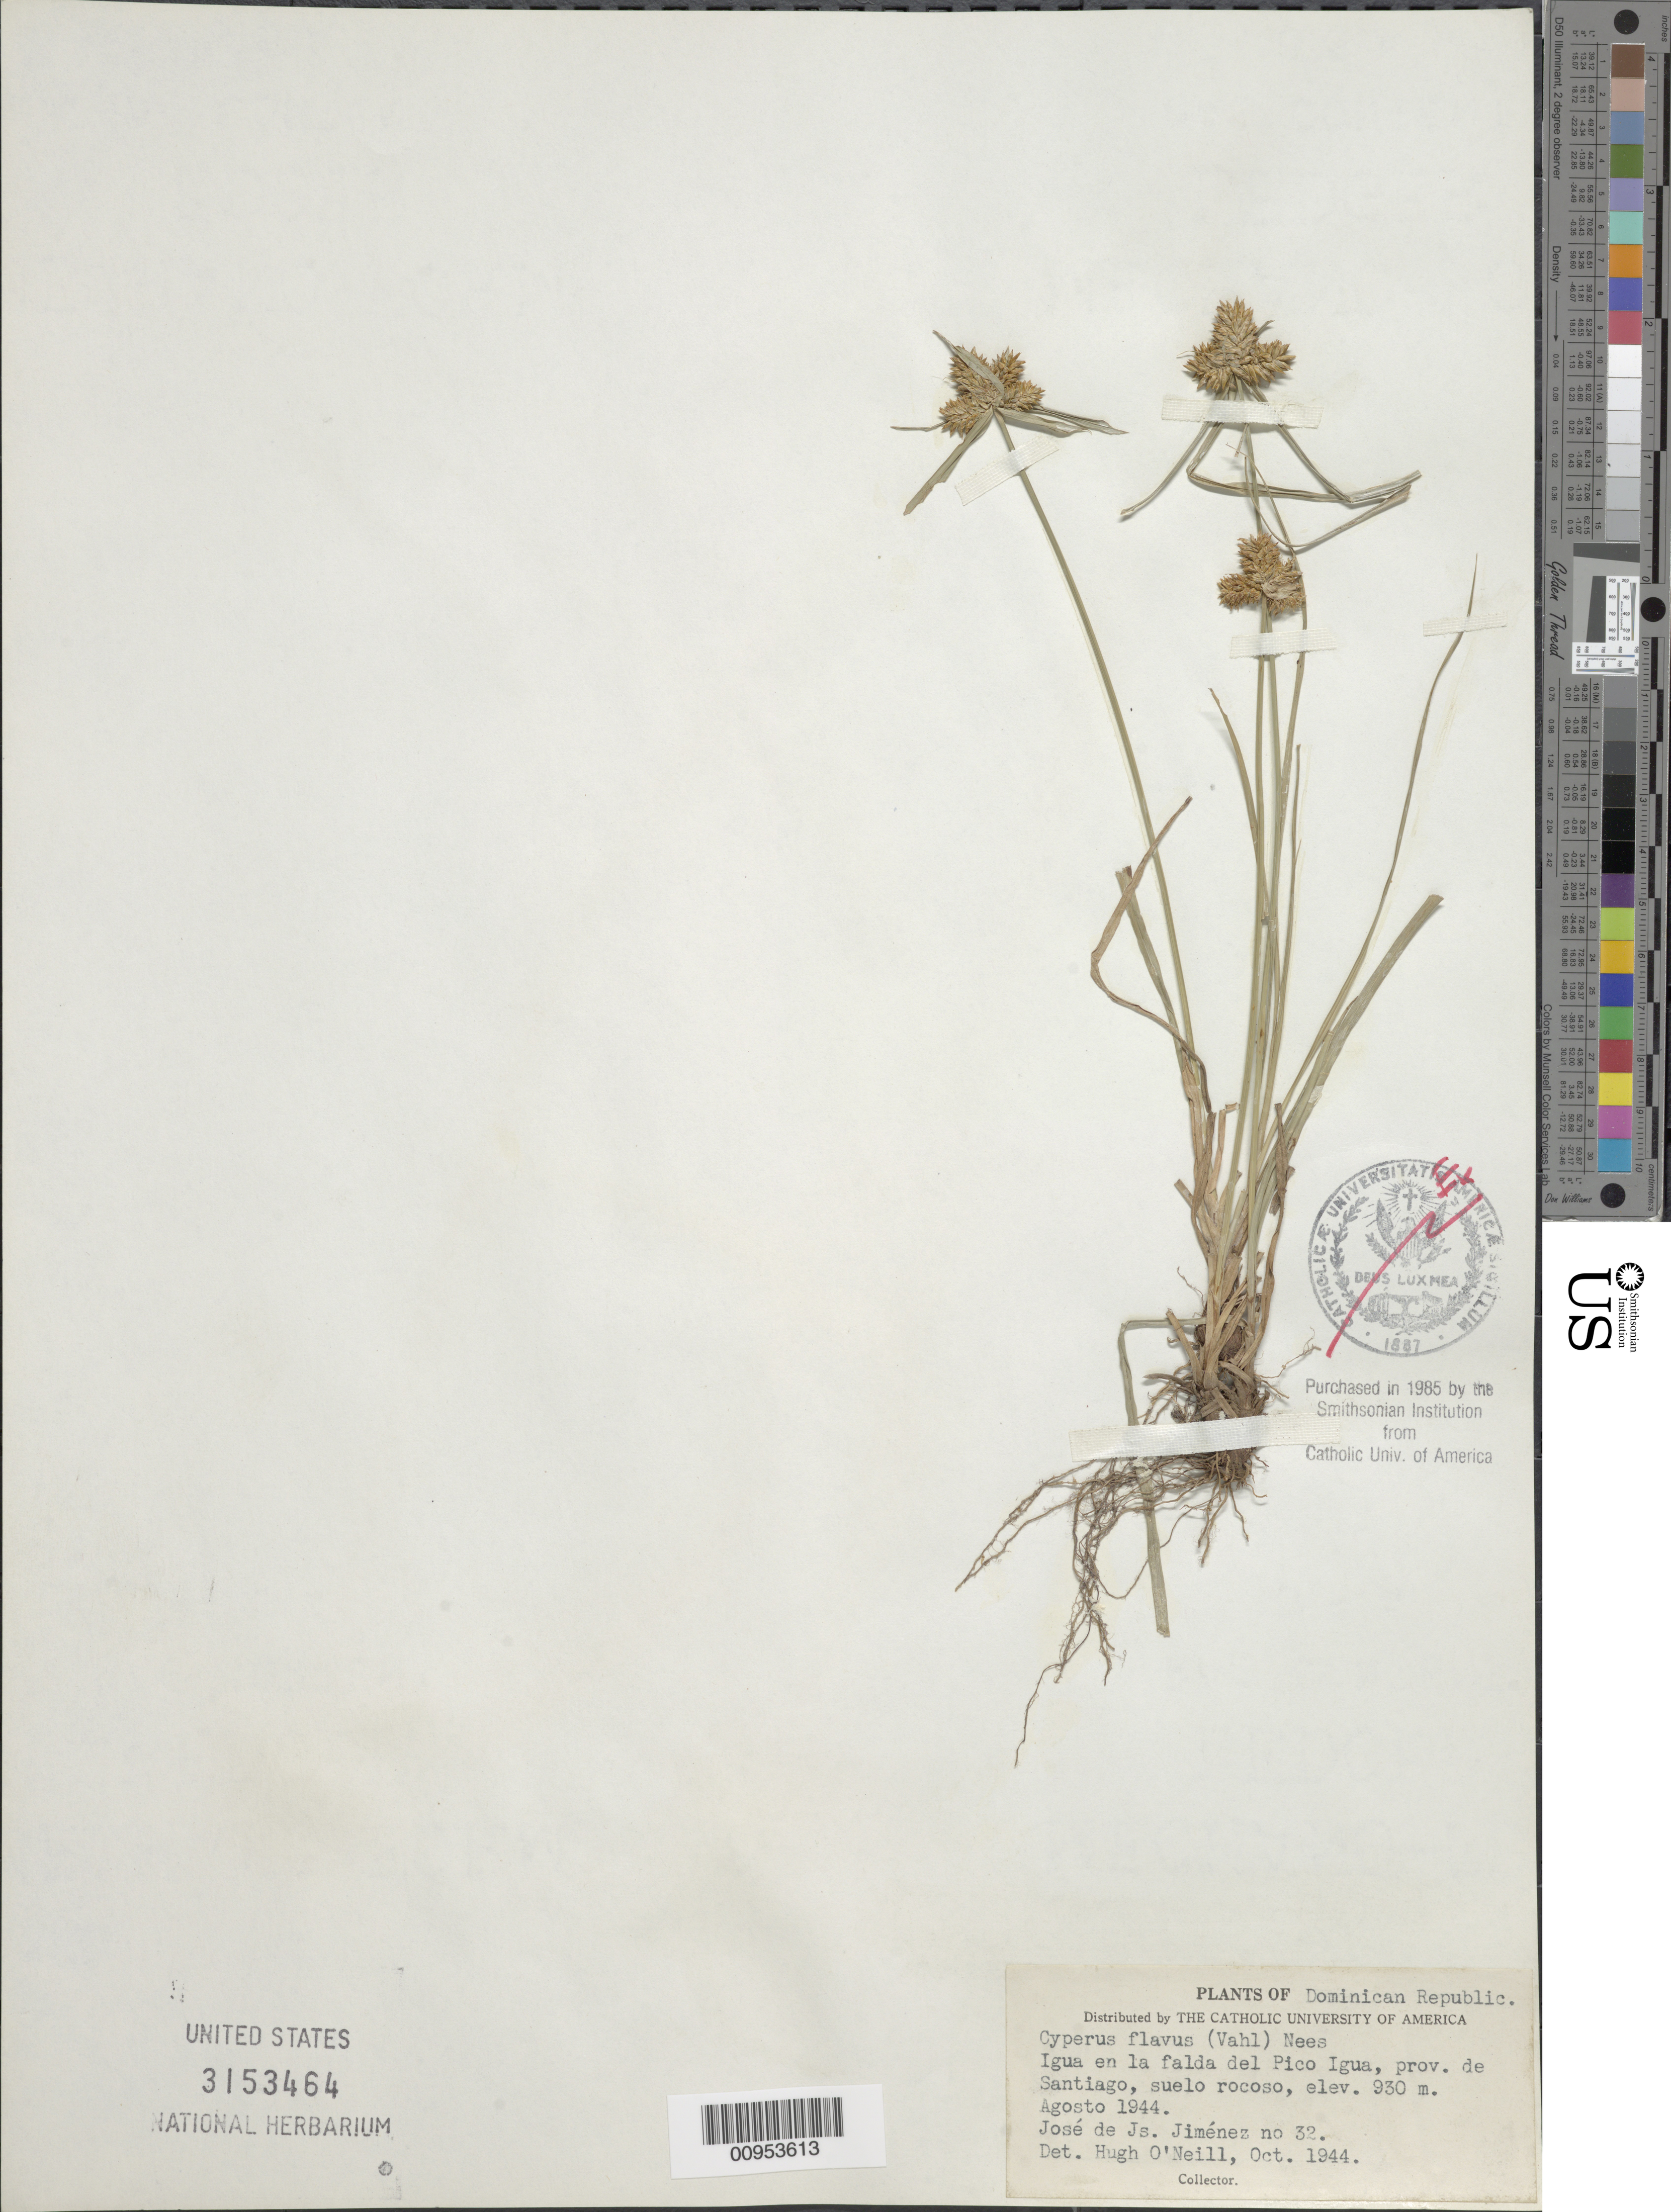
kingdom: Plantae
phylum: Tracheophyta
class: Liliopsida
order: Poales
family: Cyperaceae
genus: Cyperus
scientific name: Cyperus aggregatus var. aggregatus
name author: (Willd.) Endl.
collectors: J. J. Jiménez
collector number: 32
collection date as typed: Aug 1944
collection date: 1944-08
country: Dominican Republic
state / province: Santiago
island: Hispaniola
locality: Igua en la falda del Pico Igua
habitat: Suelo rocoso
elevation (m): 930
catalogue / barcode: US 3153464